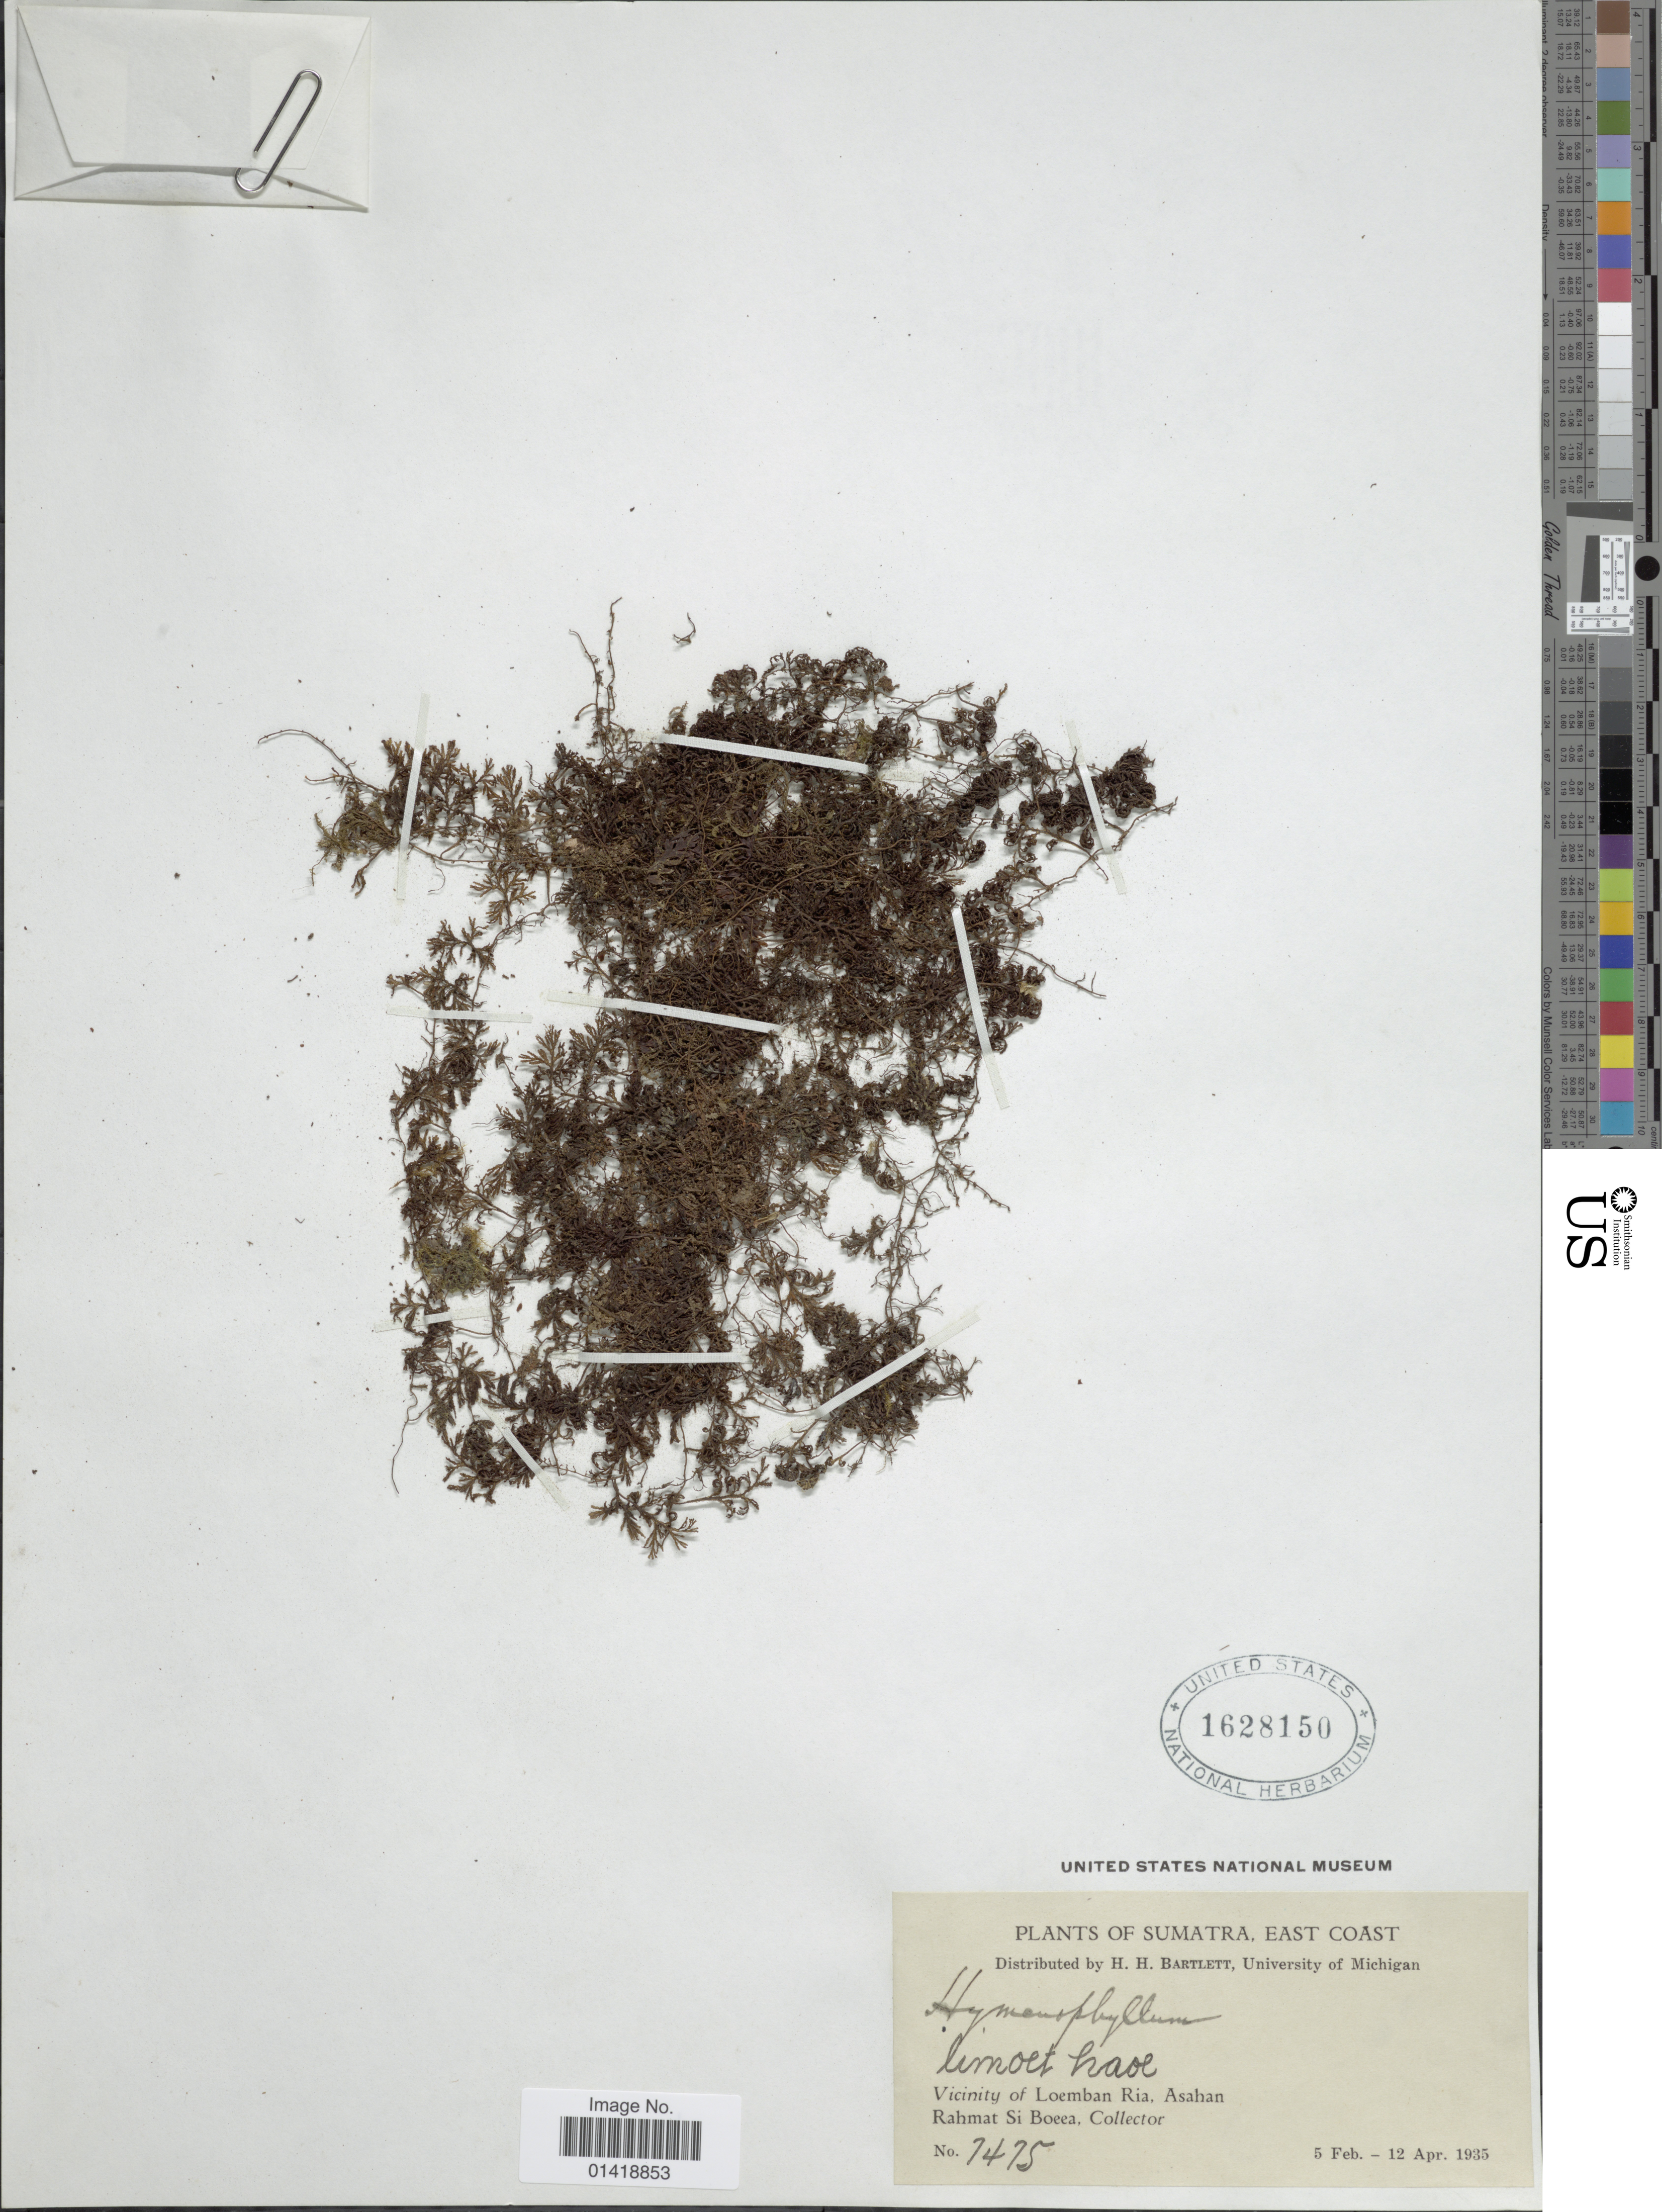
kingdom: Plantae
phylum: Tracheophyta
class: Polypodiopsida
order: Hymenophyllales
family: Hymenophyllaceae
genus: Hymenophyllum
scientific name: Hymenophyllum sp.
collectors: Rahmat Si Boeea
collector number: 7475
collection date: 1935-02-05/1935-04-12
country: Indonesia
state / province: Sumatra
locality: Sumatra, East Coast. Vicinity of Loemban Ria, Asahan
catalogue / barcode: US 1628150